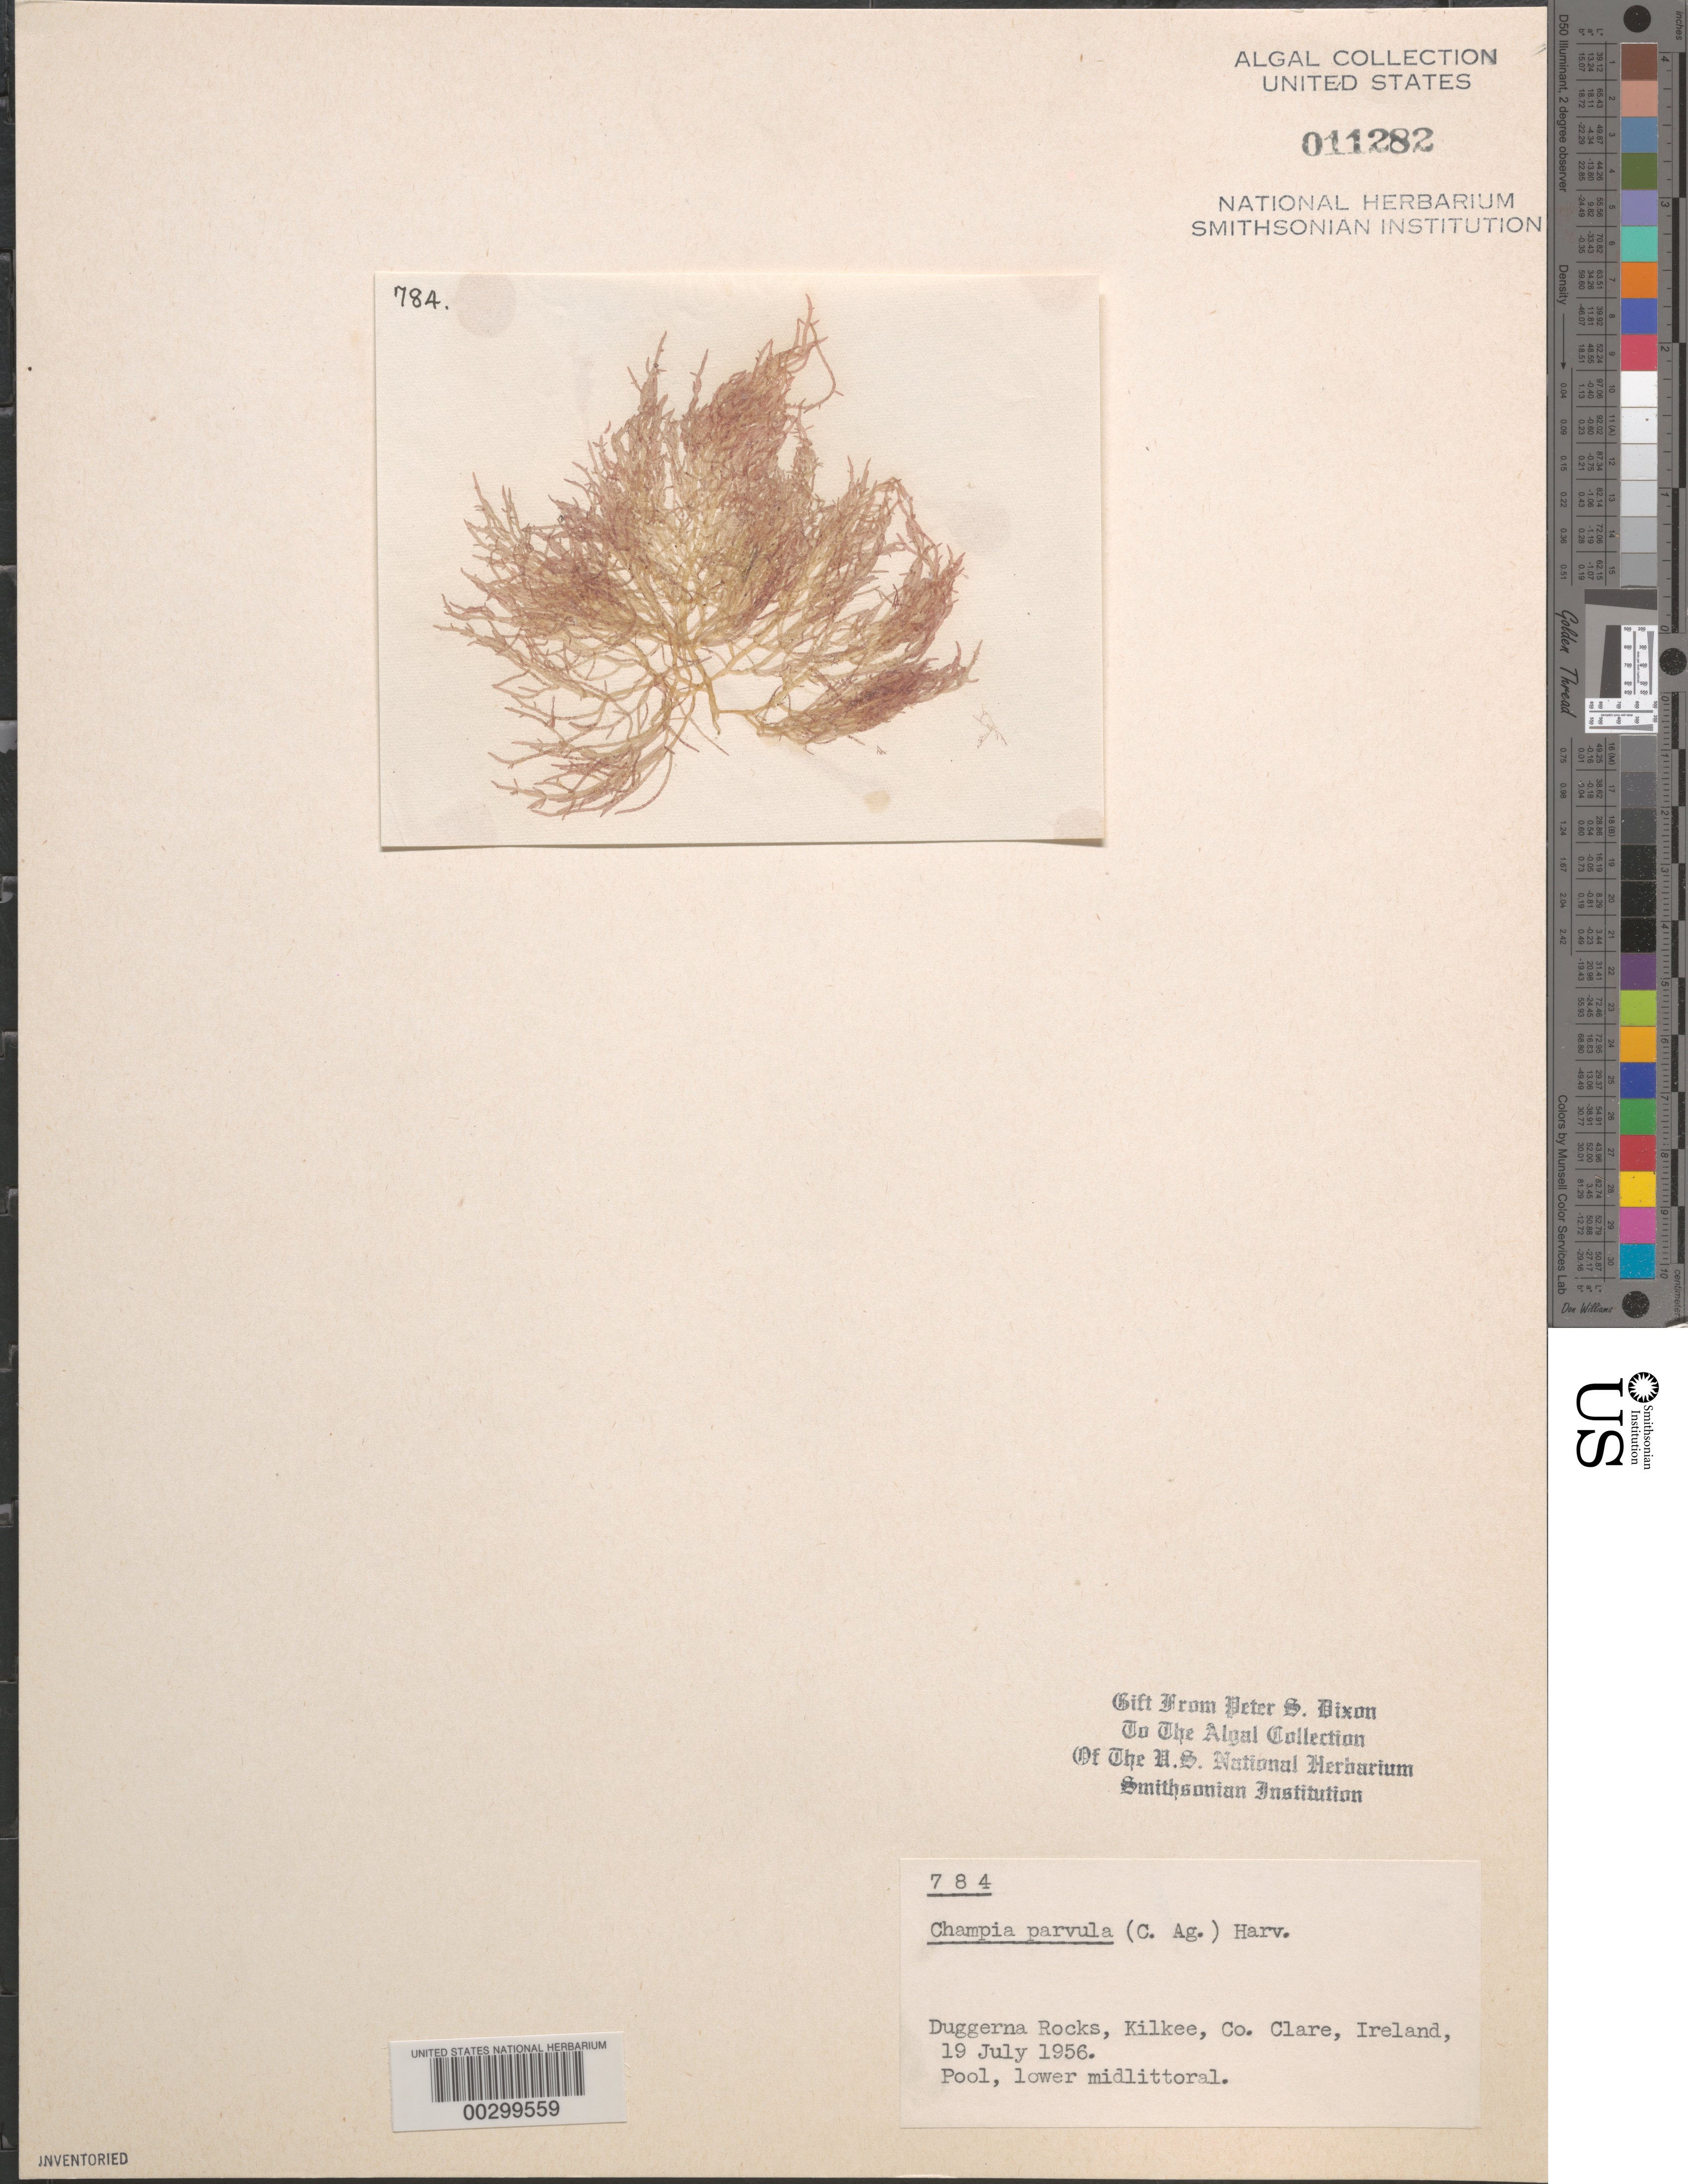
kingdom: Plantae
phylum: Rhodophyta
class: Florideophyceae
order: Rhodymeniales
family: Champiaceae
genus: Champia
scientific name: Champia parvula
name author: (C. Agardh) Harv.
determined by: Dixon, P. S.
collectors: P. S. Dixon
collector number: PSD 784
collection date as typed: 19 Jul 1956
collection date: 1956-07-19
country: Ireland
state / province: Munster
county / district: Clare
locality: Duggerna Rocks, Kilkee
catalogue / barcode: US 11282